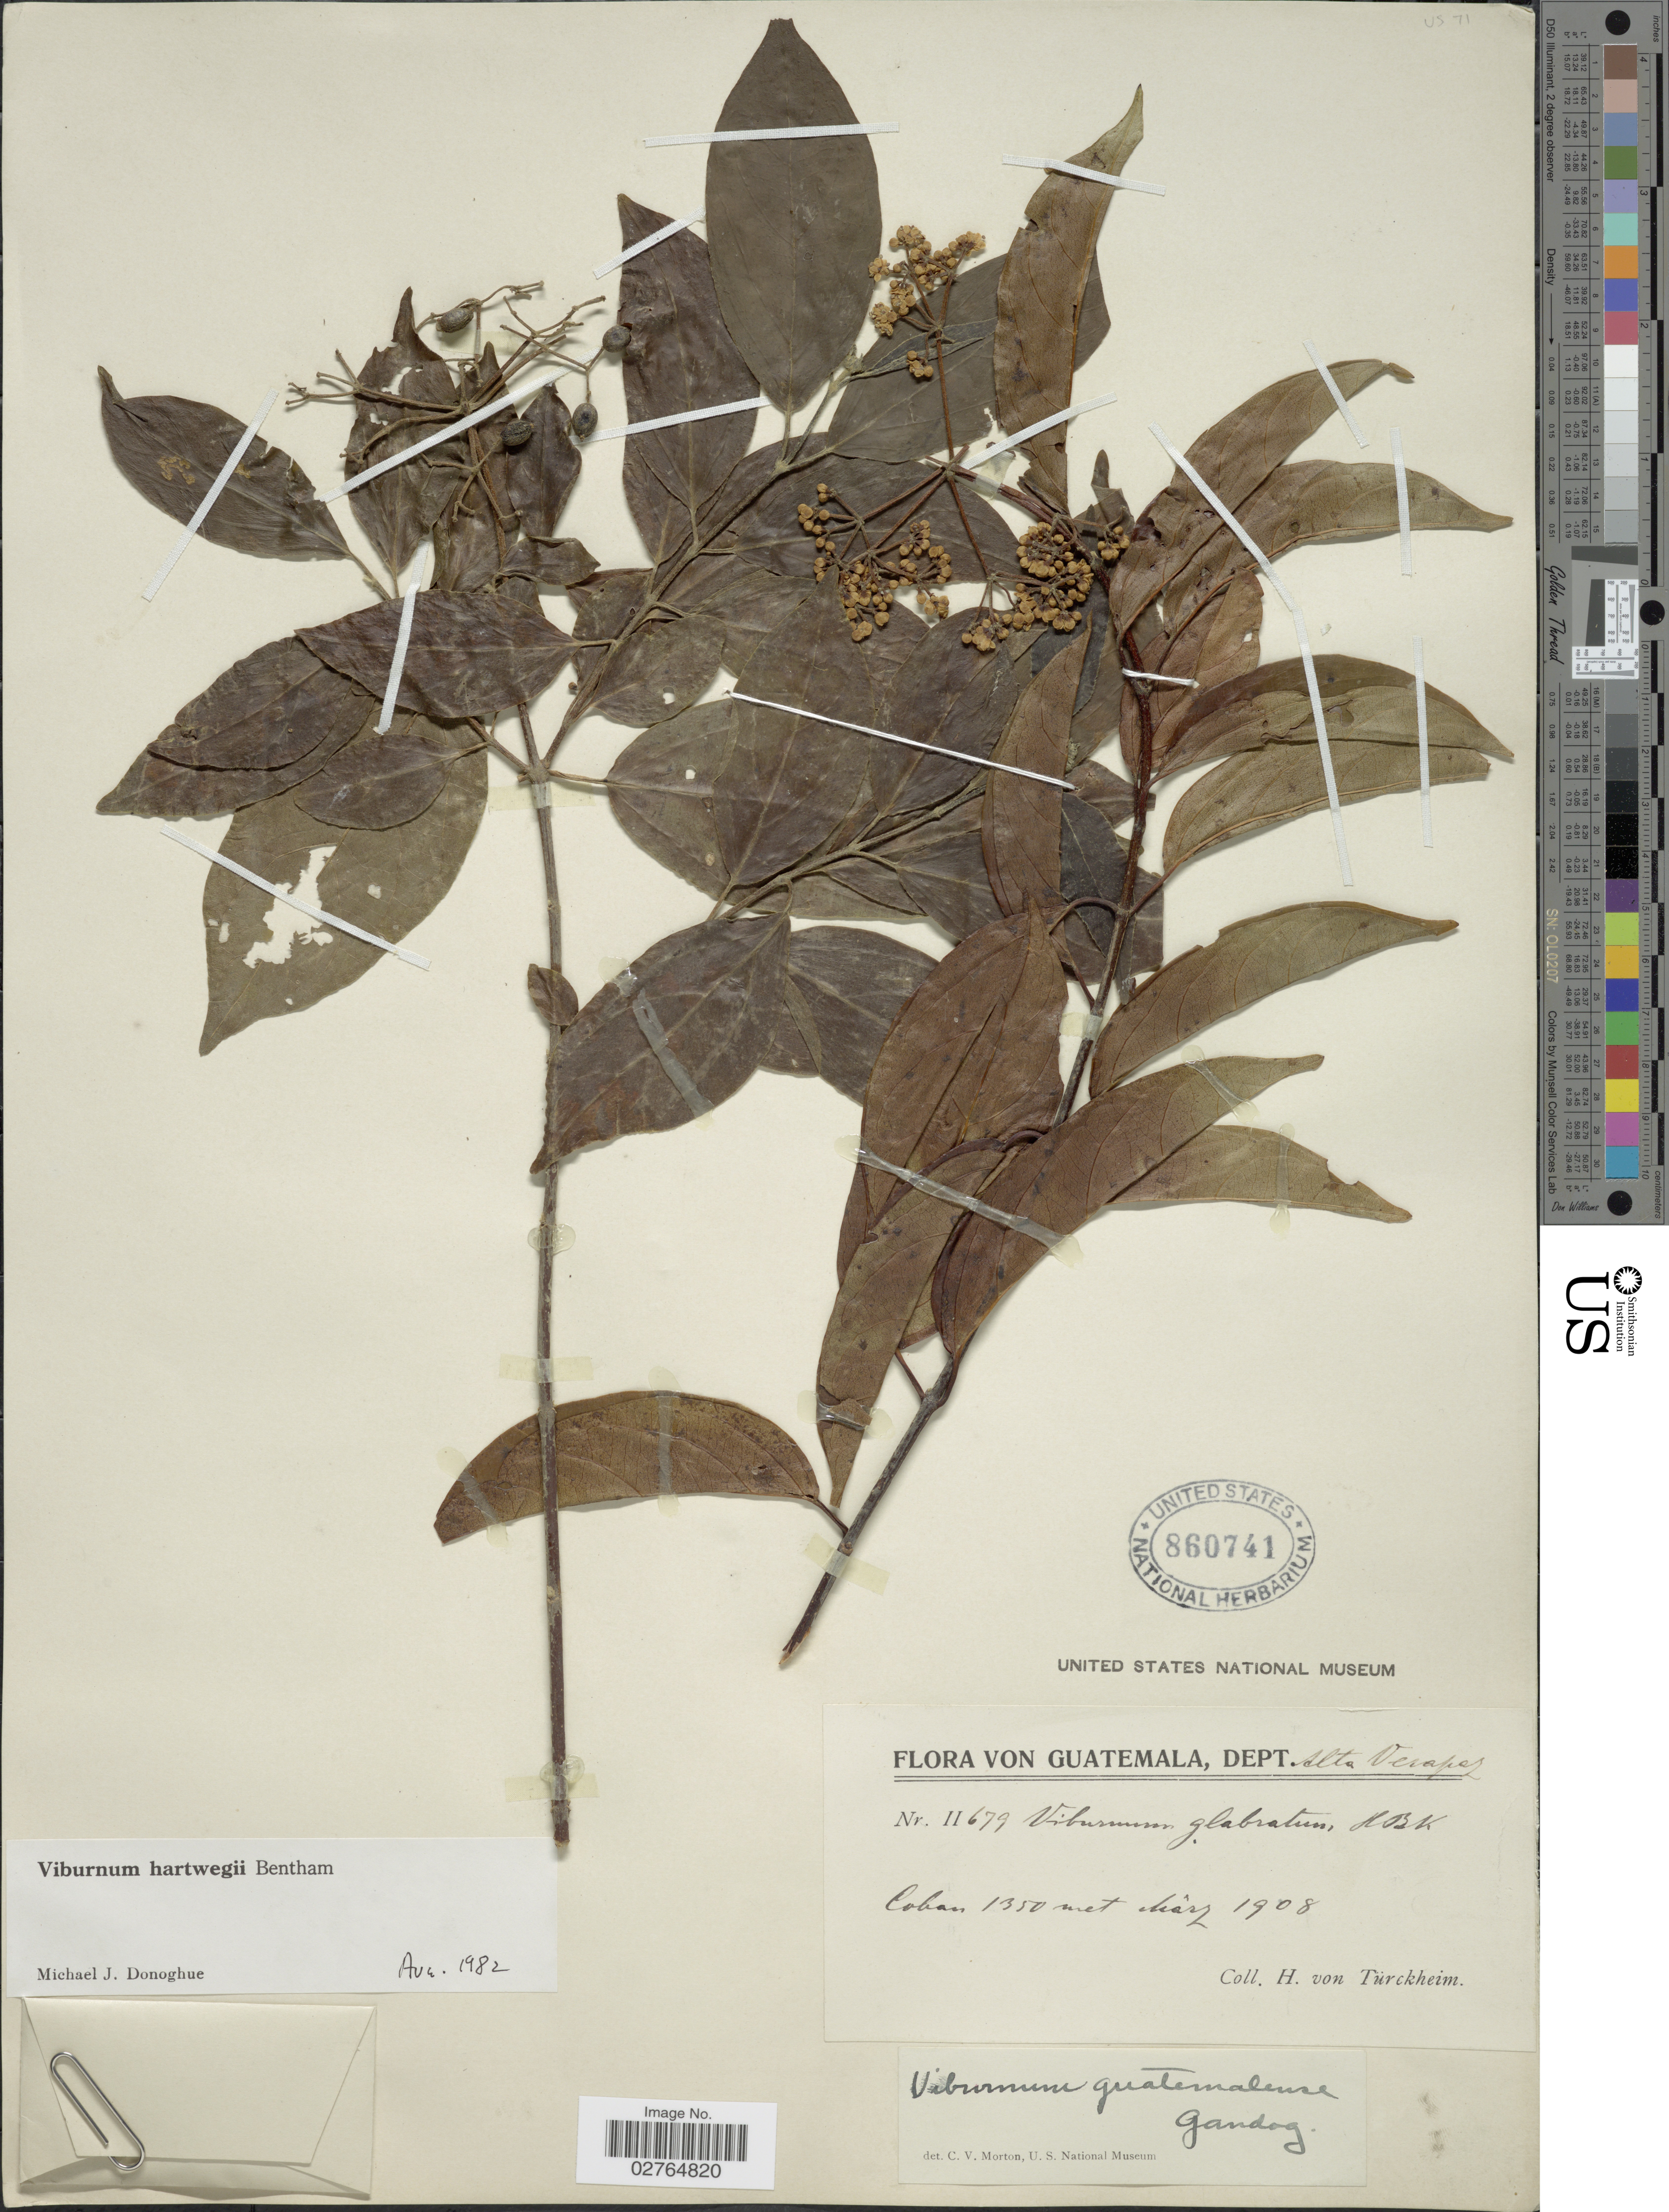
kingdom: Plantae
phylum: Tracheophyta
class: Magnoliopsida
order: Dipsacales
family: Viburnaceae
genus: Viburnum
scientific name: Viburnum hartwegii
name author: Benth.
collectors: H. von Türckheim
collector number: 11679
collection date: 1908-03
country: Guatemala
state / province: Alta Verapaz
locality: Cobán. Dept. Alta Verapaz.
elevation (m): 1350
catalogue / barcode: US 860741